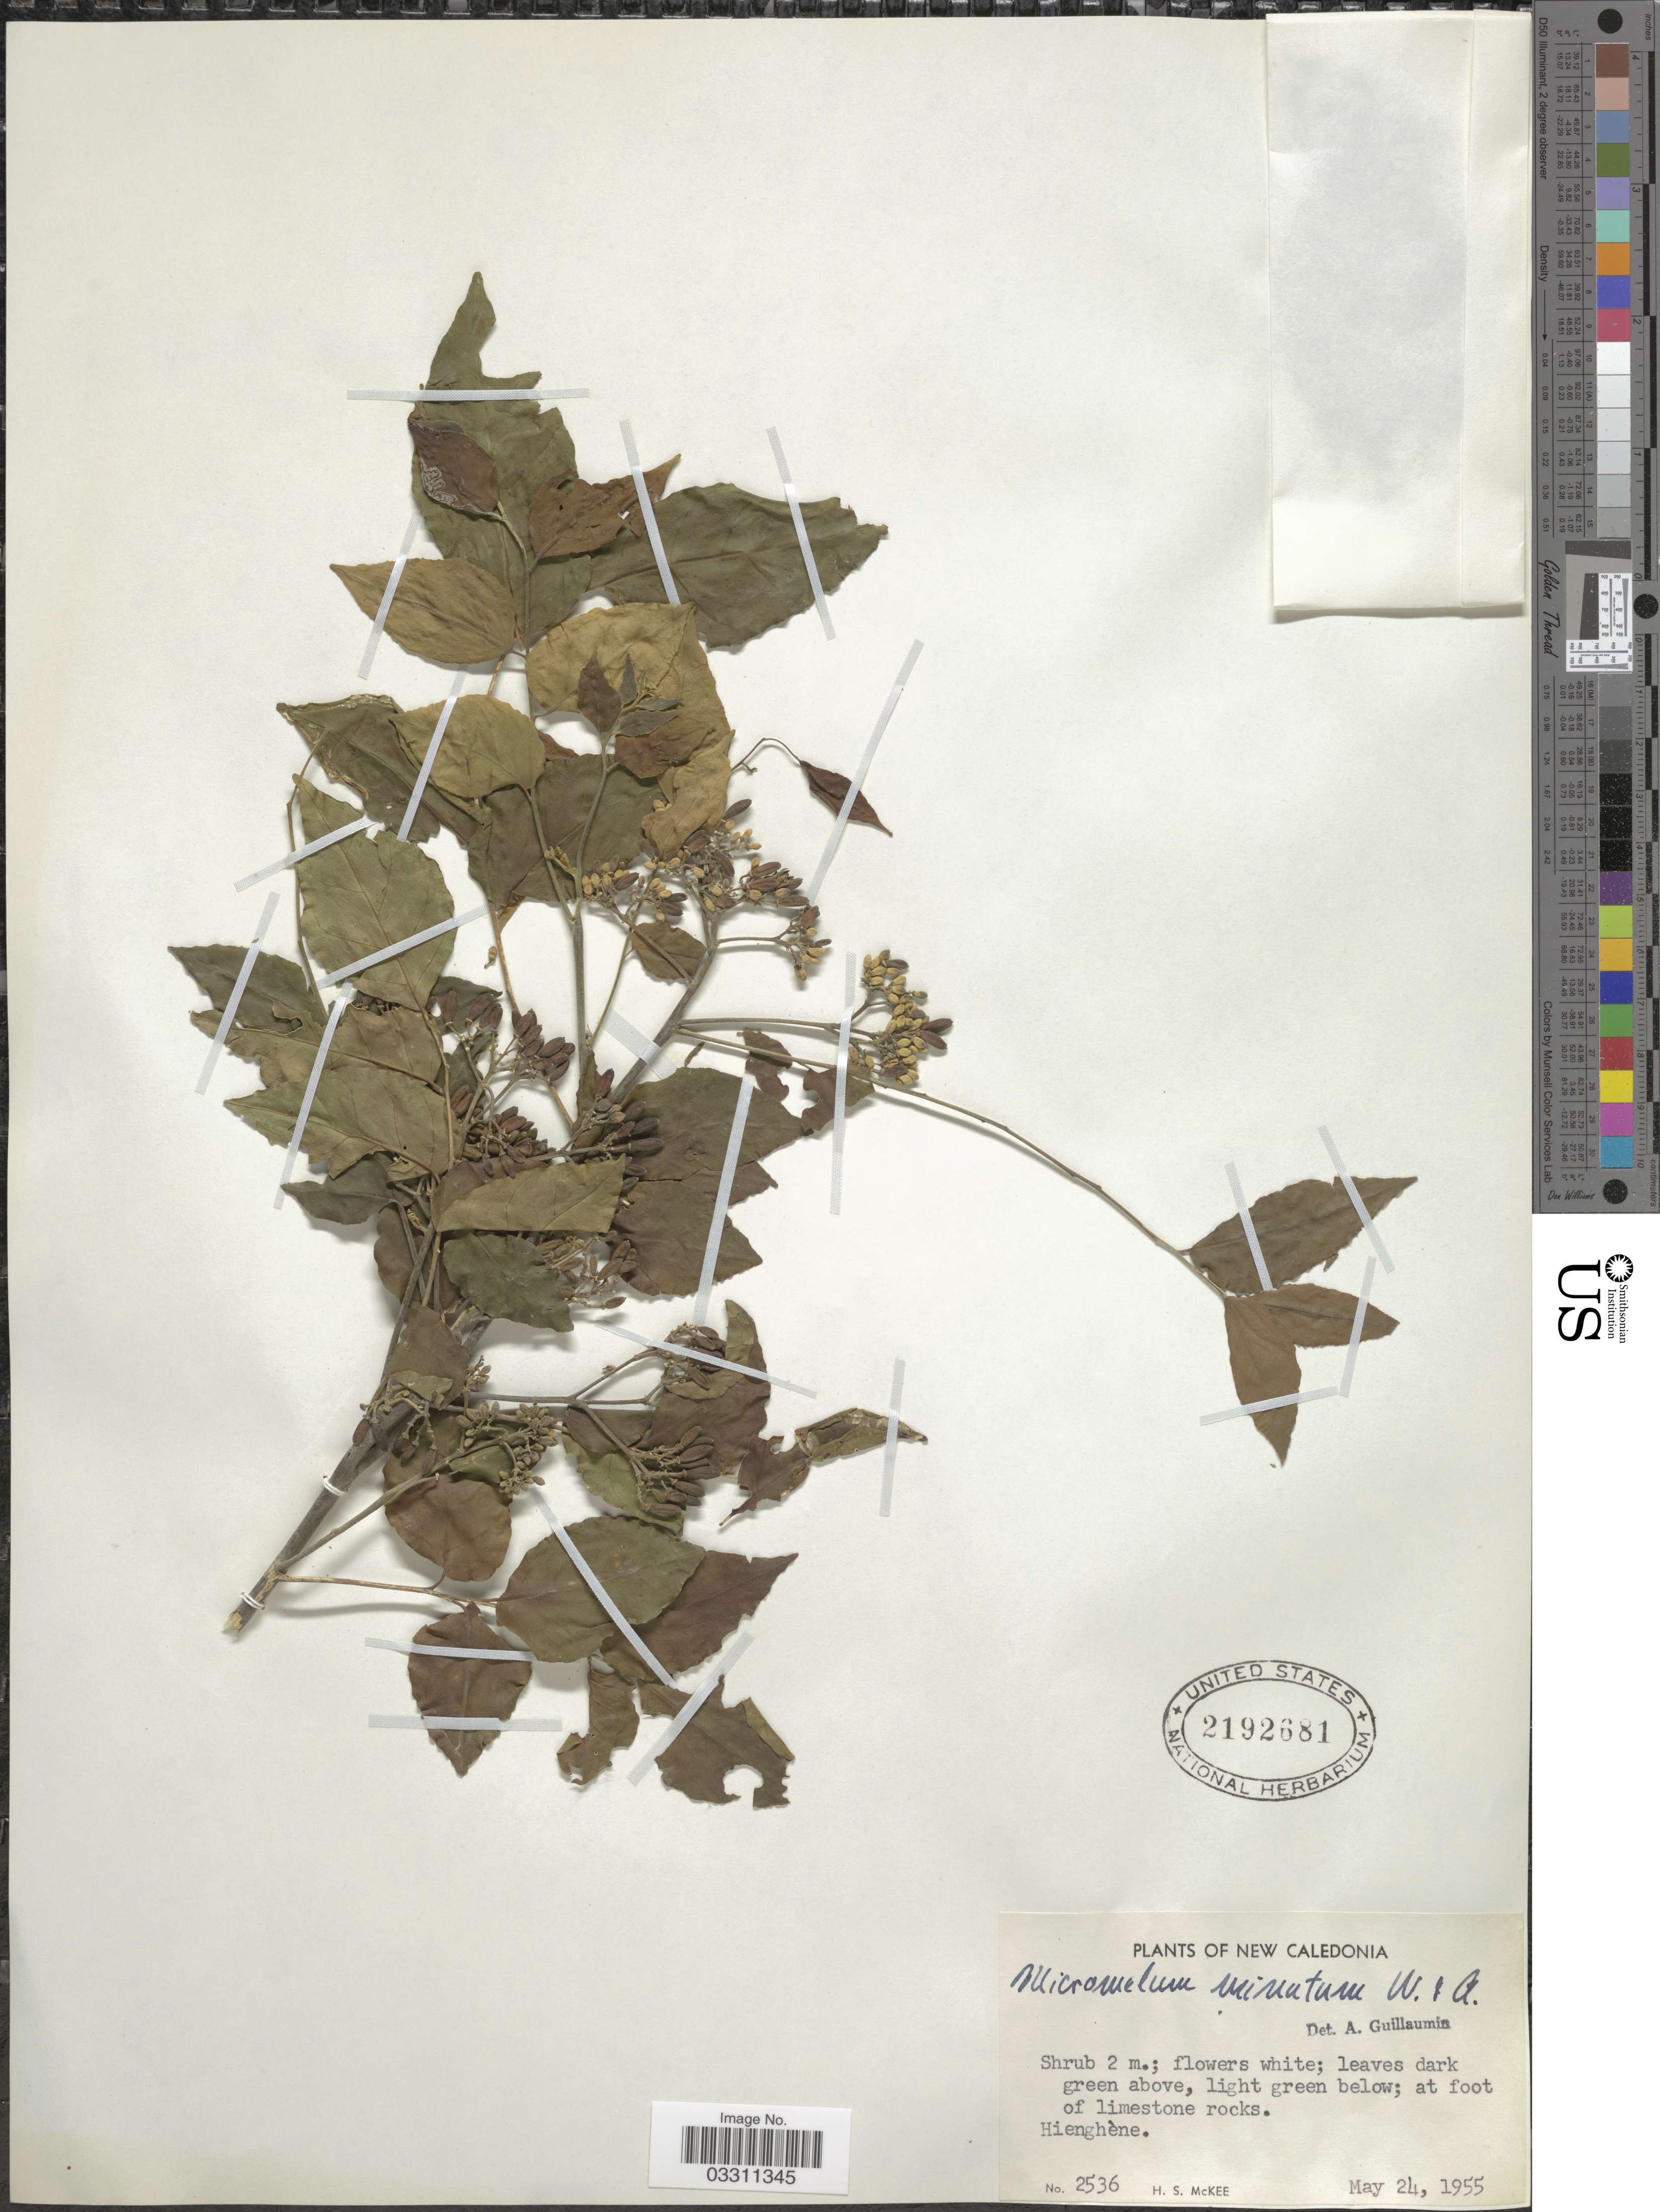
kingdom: Plantae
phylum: Tracheophyta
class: Magnoliopsida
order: Sapindales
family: Rutaceae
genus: Micromelum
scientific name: Micromelum minutum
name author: (G. Forst.) Wight & Arn.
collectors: H. S. McKee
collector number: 2536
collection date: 1955-05-24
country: New Caledonia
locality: New Caledonia. Hienghène.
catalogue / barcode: US 2192681